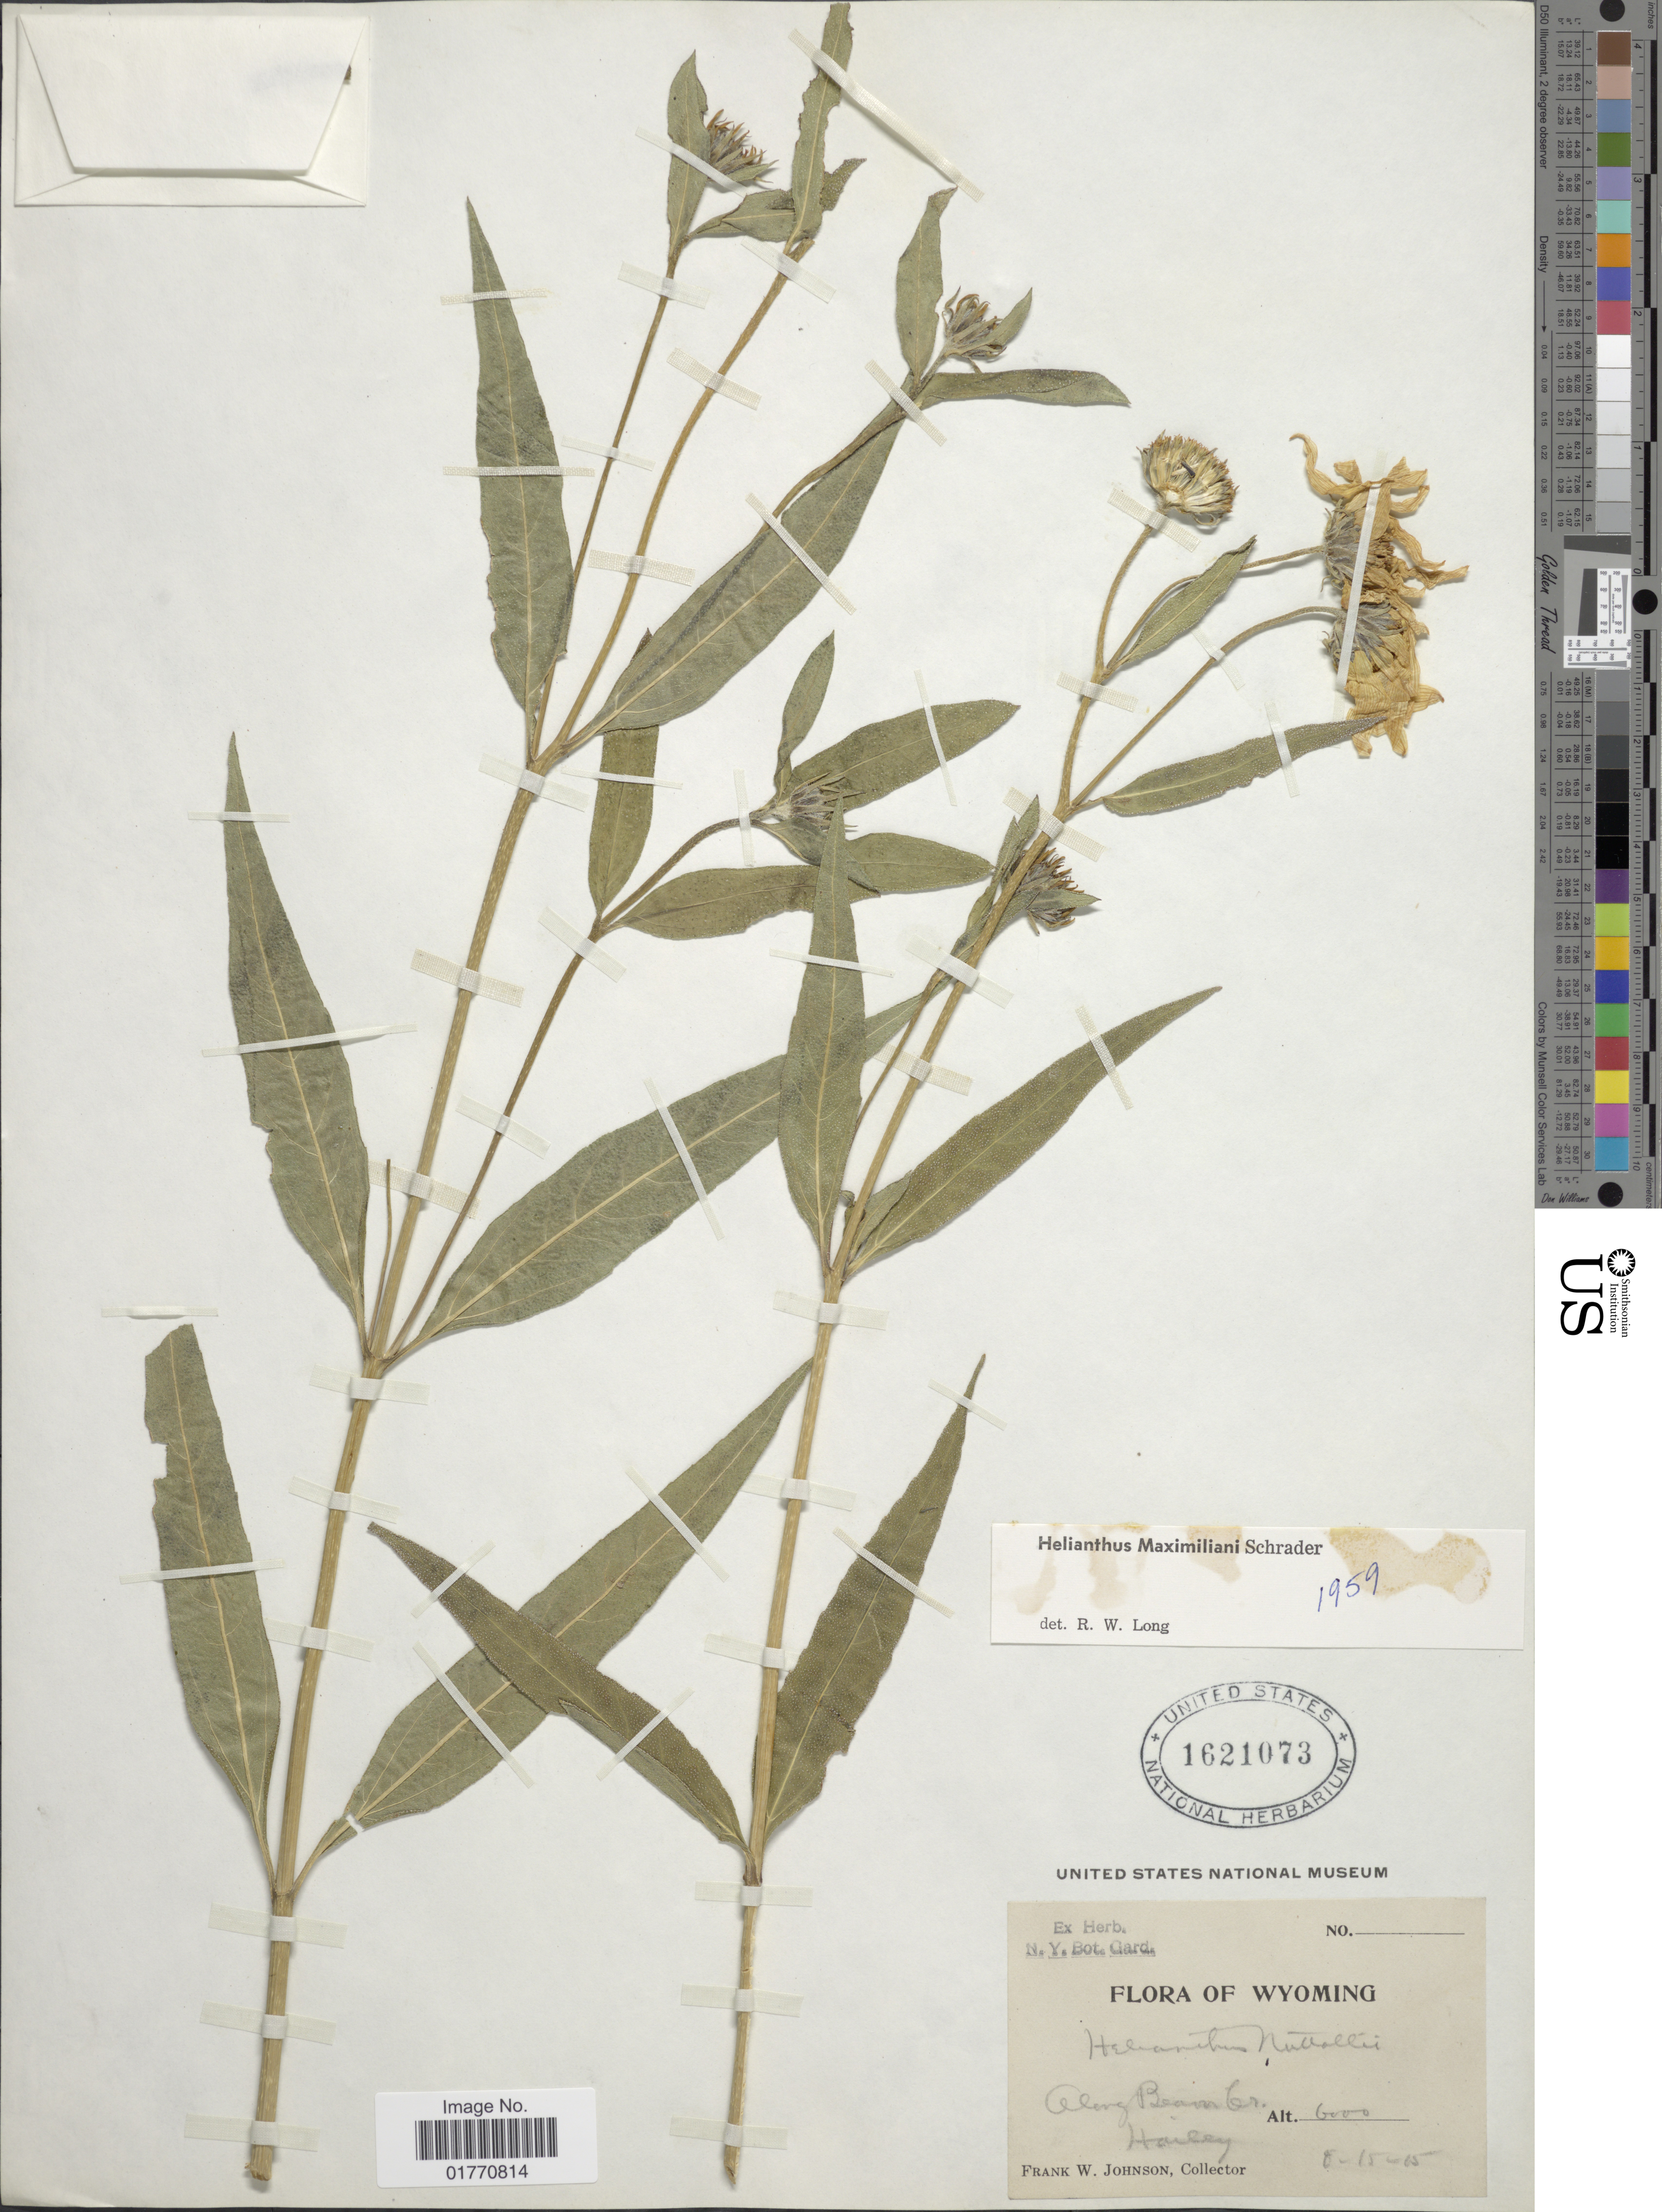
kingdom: Plantae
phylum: Tracheophyta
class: Magnoliopsida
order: Asterales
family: Asteraceae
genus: Helianthus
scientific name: Helianthus maximiliani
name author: Schrad.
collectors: F. W. Johnson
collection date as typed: Transcribed d/m/y: 15/8/15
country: United States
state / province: Wyoming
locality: Along Beavor Cr., Hailey.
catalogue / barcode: US 1621073